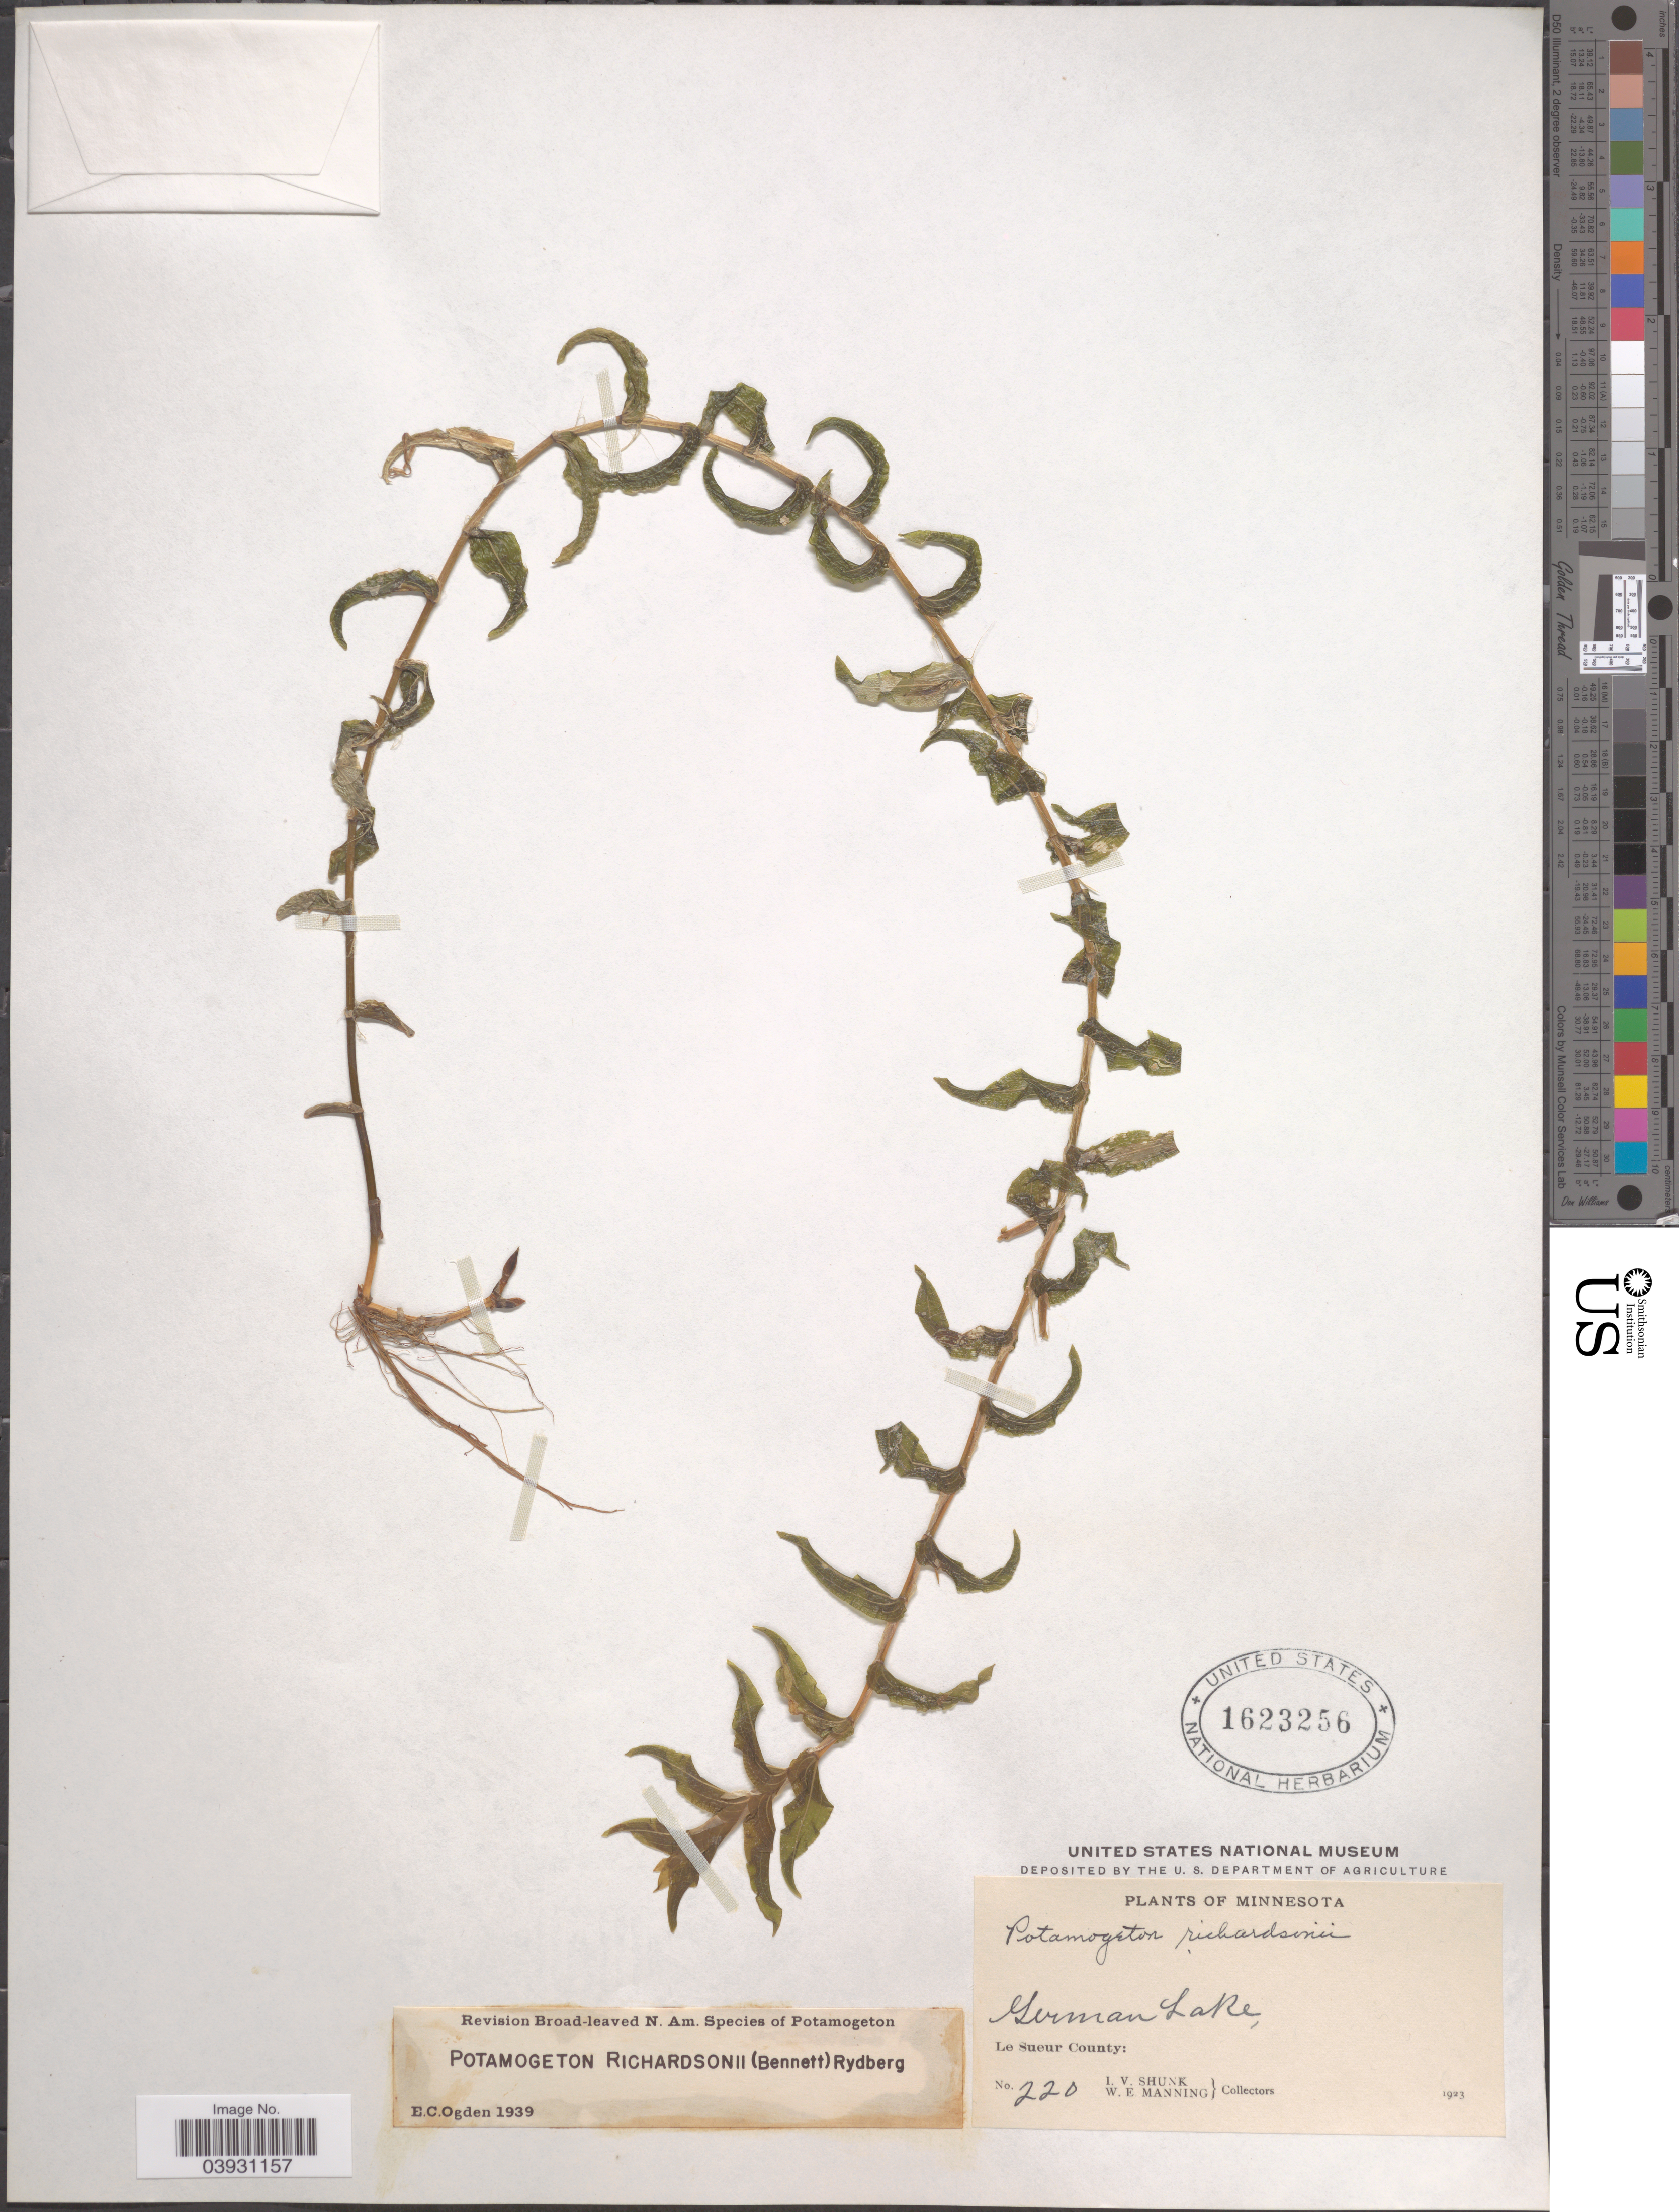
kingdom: Plantae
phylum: Tracheophyta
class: Liliopsida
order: Alismatales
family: Potamogetonaceae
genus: Potamogeton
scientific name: Potamogeton richardsonii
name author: (A.W. Benn.) Rydb.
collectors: I. Shunk & W. Manning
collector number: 220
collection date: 1923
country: United States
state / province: Minnesota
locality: German Lake, Le Sueur County.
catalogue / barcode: US 1623256